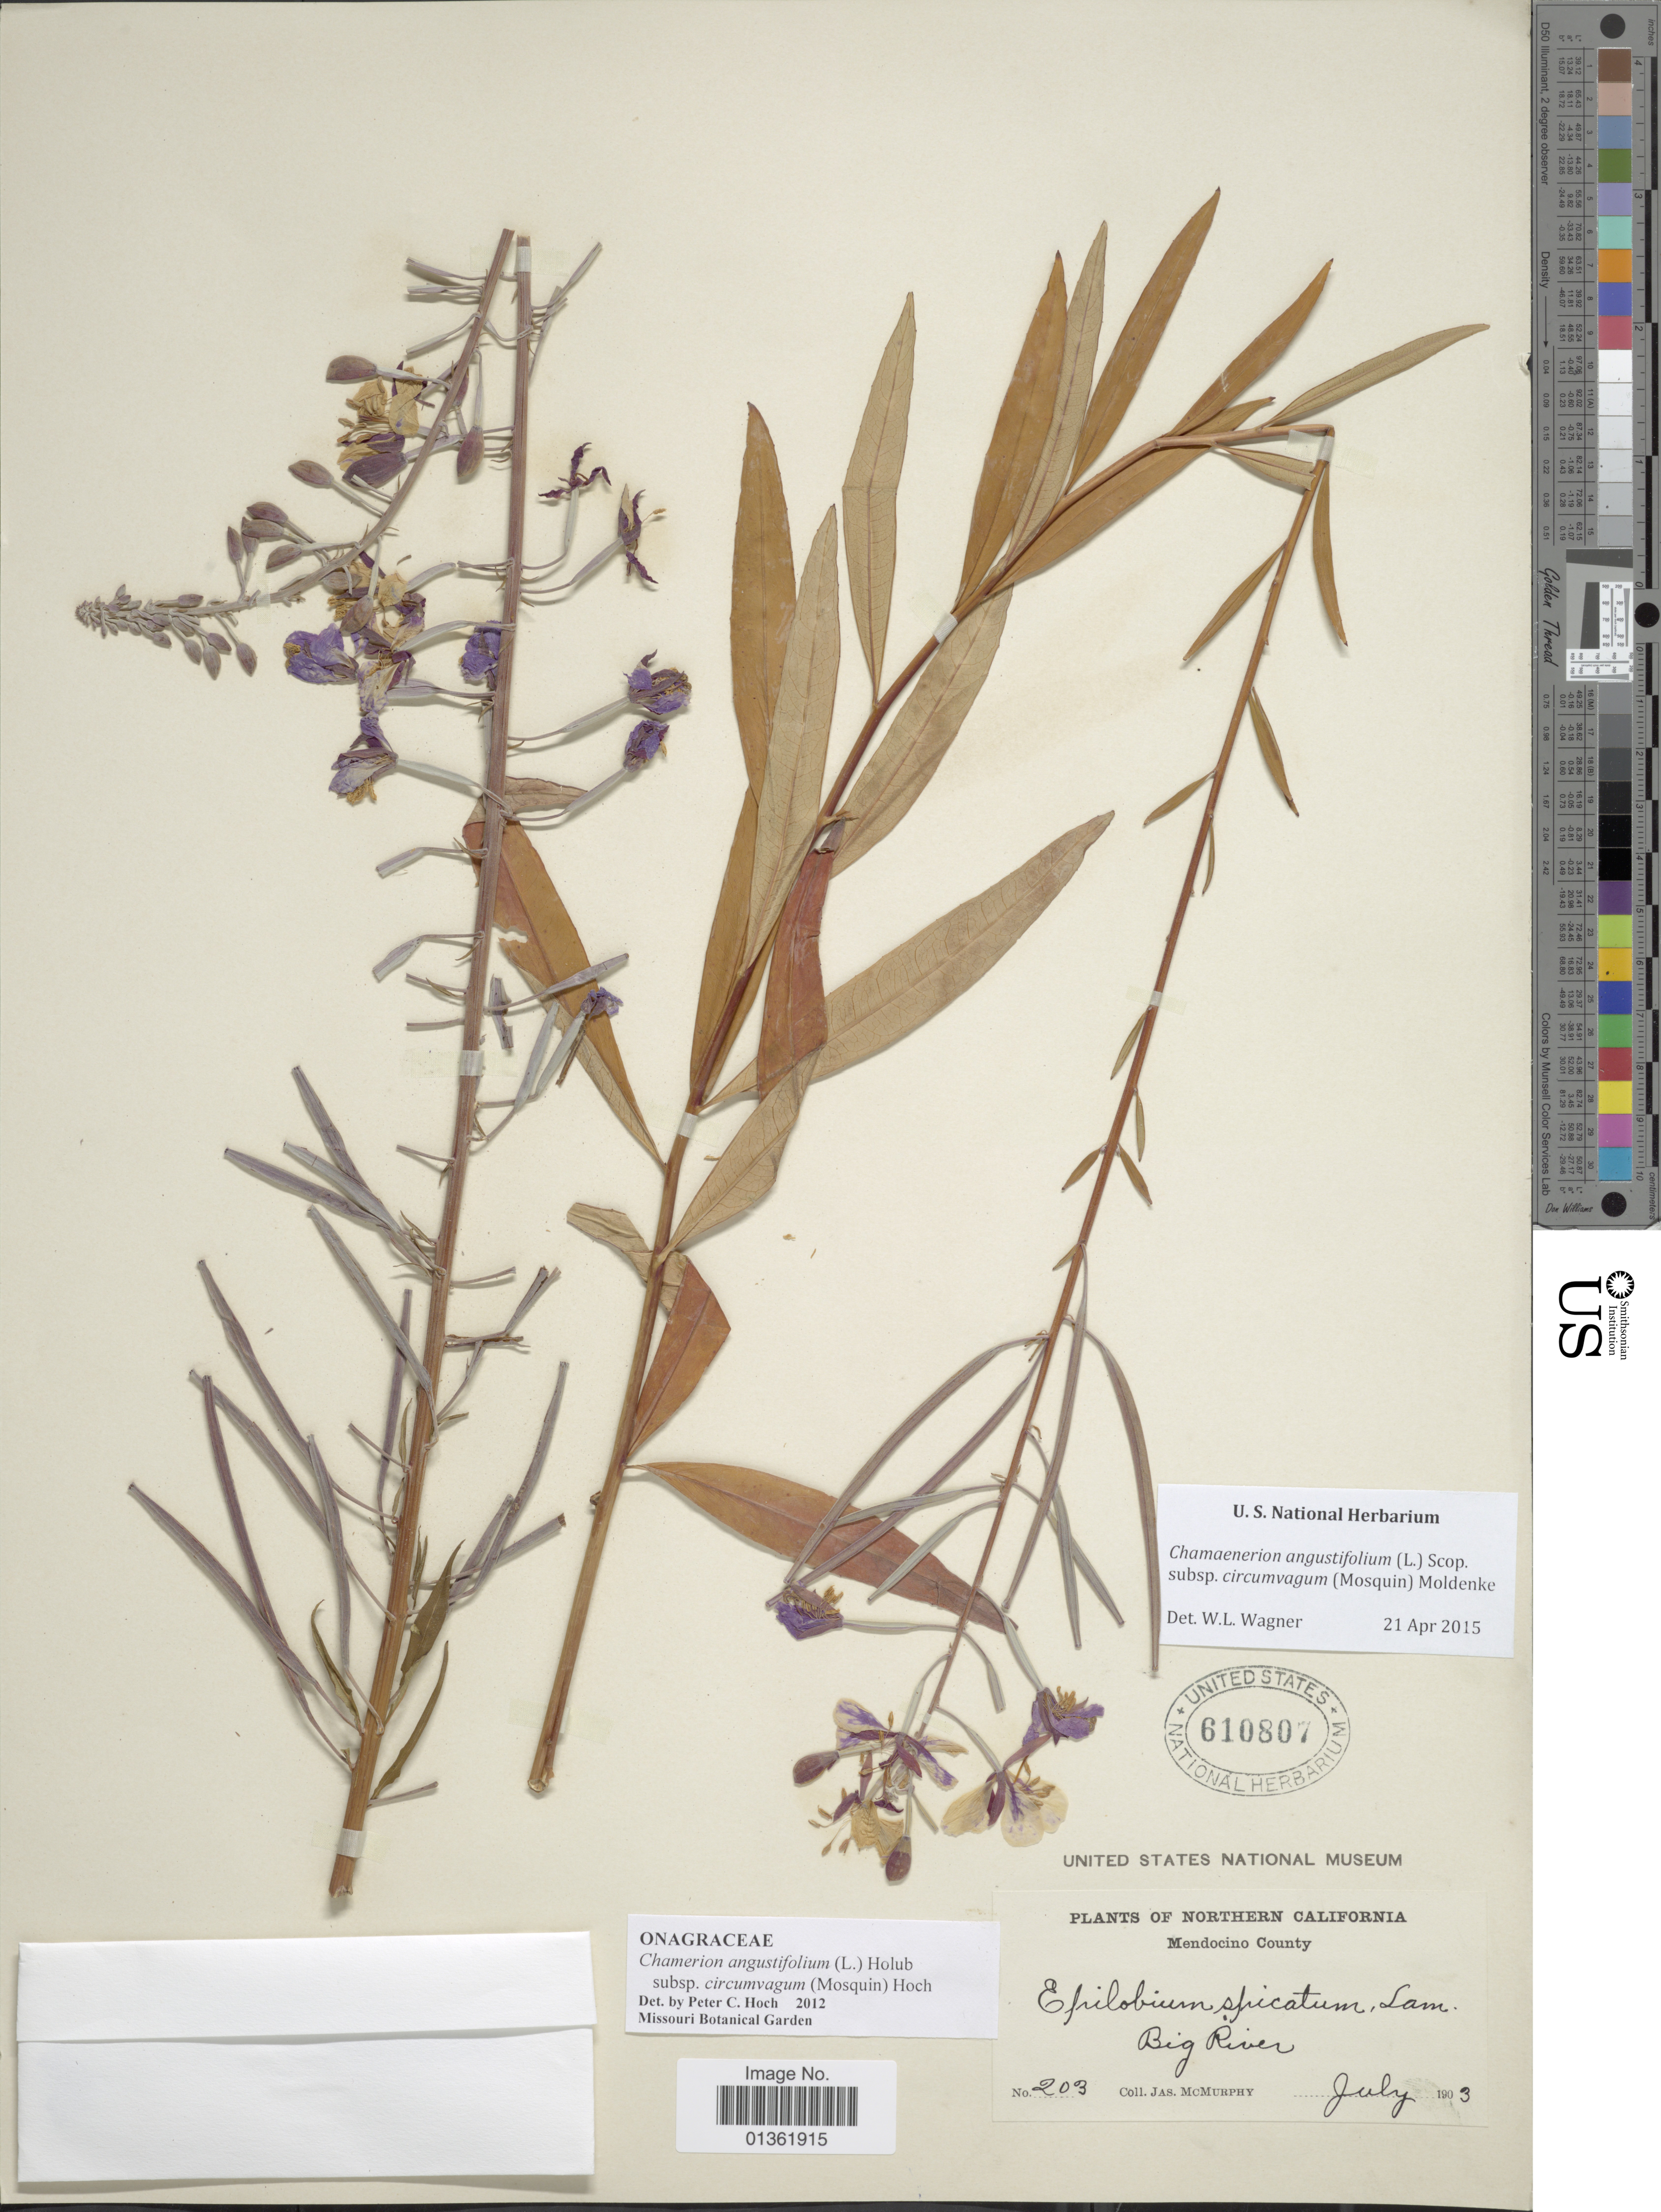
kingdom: Plantae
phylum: Tracheophyta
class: Magnoliopsida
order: Myrtales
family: Onagraceae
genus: Chamaenerion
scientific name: Chamaenerion angustifolium subsp. circumvagum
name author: (Mosquin) Moldenke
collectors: J. McMurphy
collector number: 203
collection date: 1903-07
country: United States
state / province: California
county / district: Mendocino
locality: Northern California. Mendocino County. Big River.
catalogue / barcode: US 610807